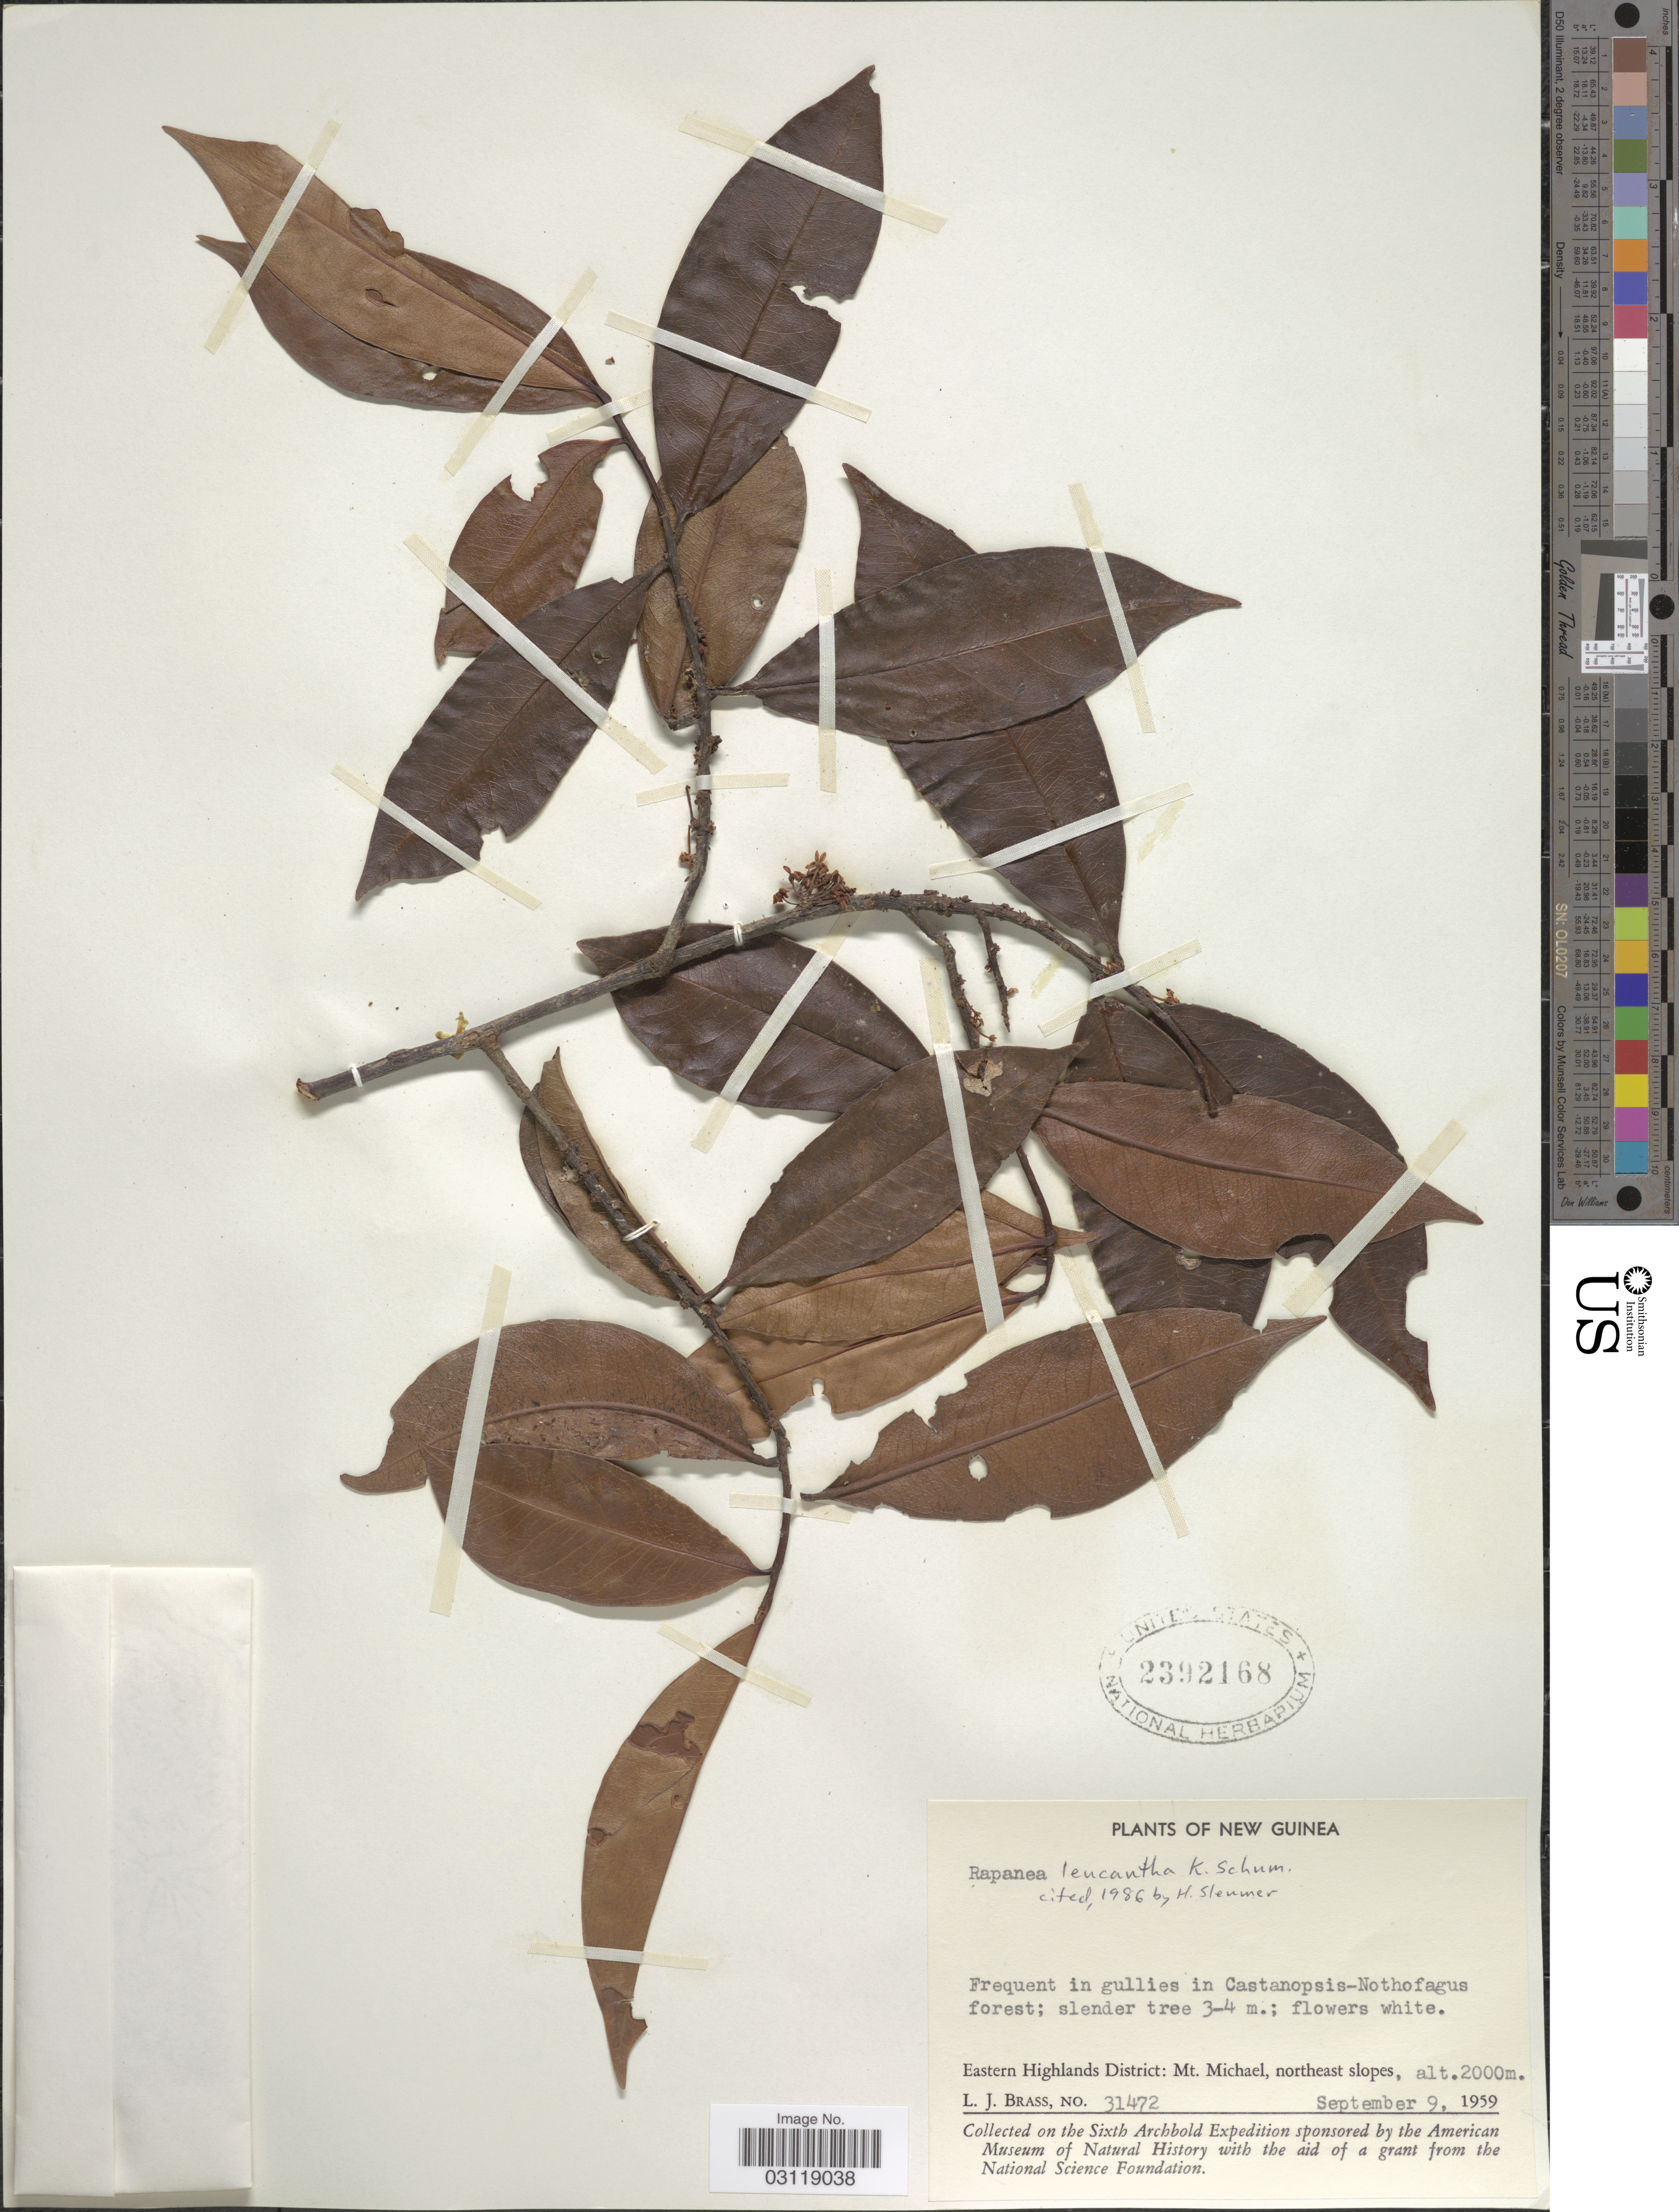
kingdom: Plantae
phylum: Tracheophyta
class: Magnoliopsida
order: Ericales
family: Primulaceae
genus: Rapanea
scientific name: Rapanea leucantha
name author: K. Schum.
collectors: L. J. Brass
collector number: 31472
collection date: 1959-09-09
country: Papua New Guinea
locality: New Guinea. Eastern Highlands District: Mt. Michael, northeast slopes.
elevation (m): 2000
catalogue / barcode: US 2392168